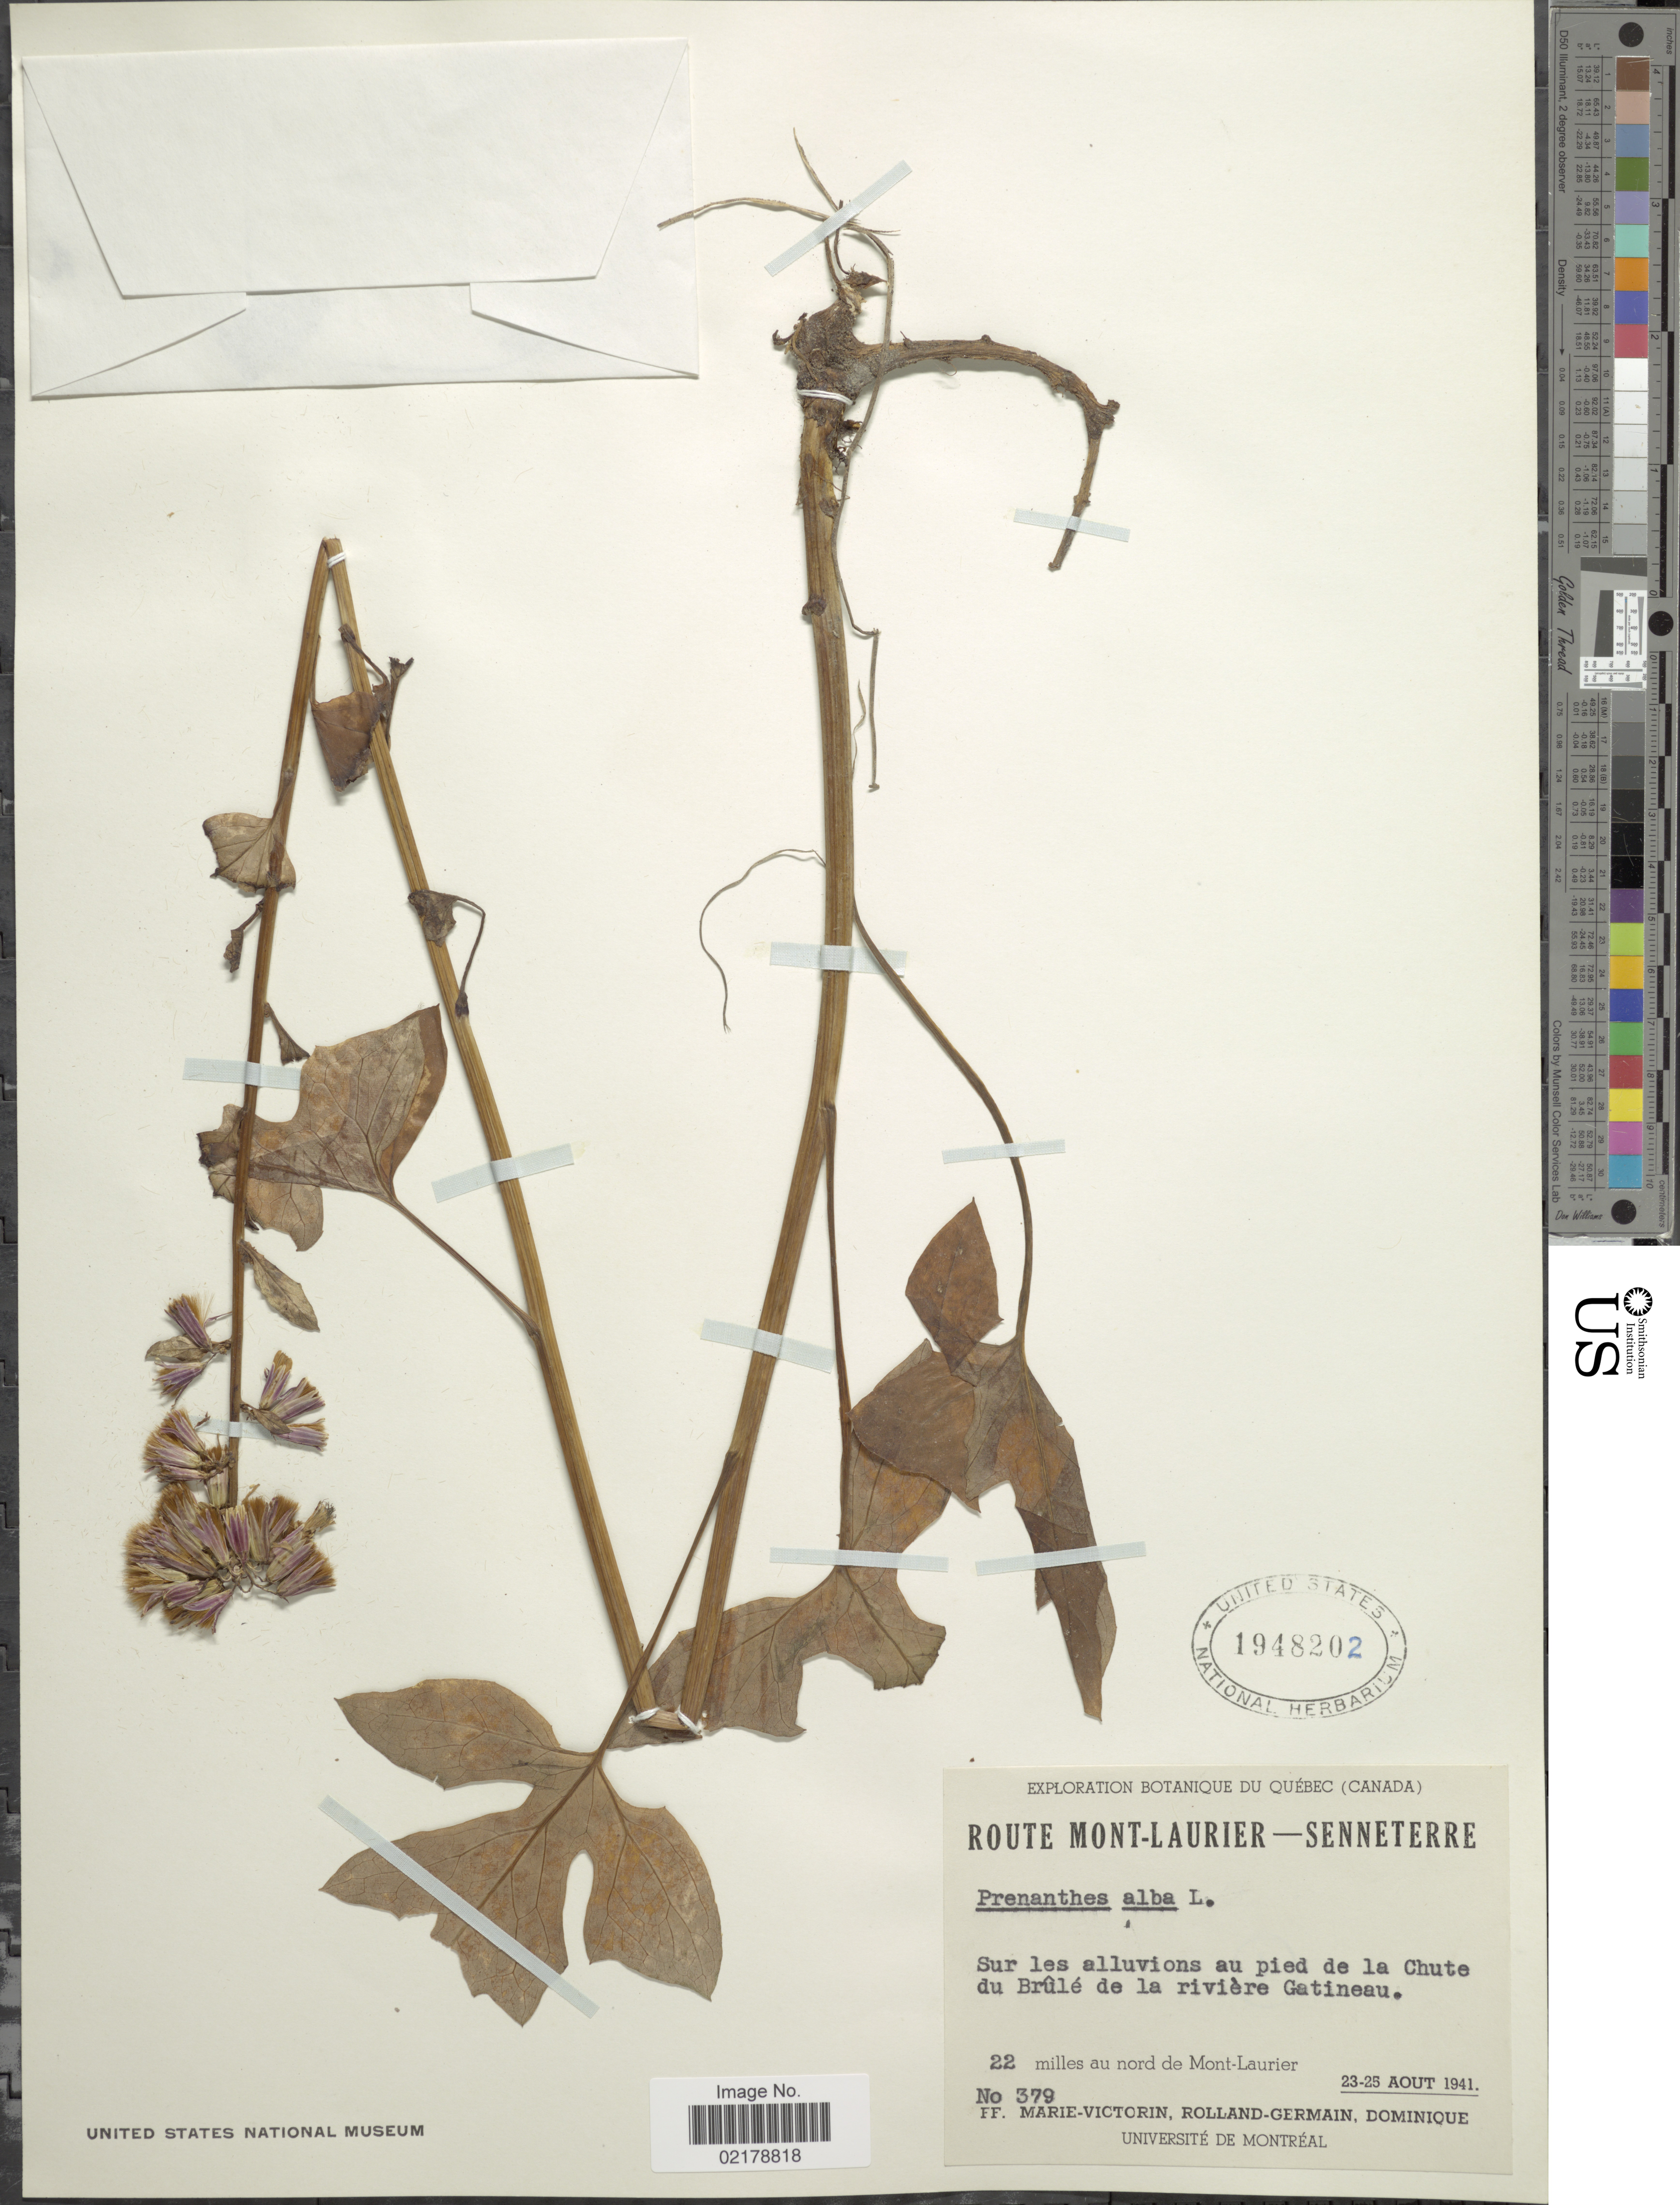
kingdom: Plantae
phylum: Tracheophyta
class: Magnoliopsida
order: Asterales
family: Asteraceae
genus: Nabalus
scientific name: Nabalus albus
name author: (L.) Hook.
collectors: F. Marie-Victorin, Rolland-Germain & Dominique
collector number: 379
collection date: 1941-08-23/1941-08-25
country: Canada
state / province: Quebec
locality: Route Mont-Laurier - Senneterre, Sur les alluvions au pied de la Chute du Brûlé de la rivière Gatineau. 22 milles au nord de Mont-Laurier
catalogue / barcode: US 1948202